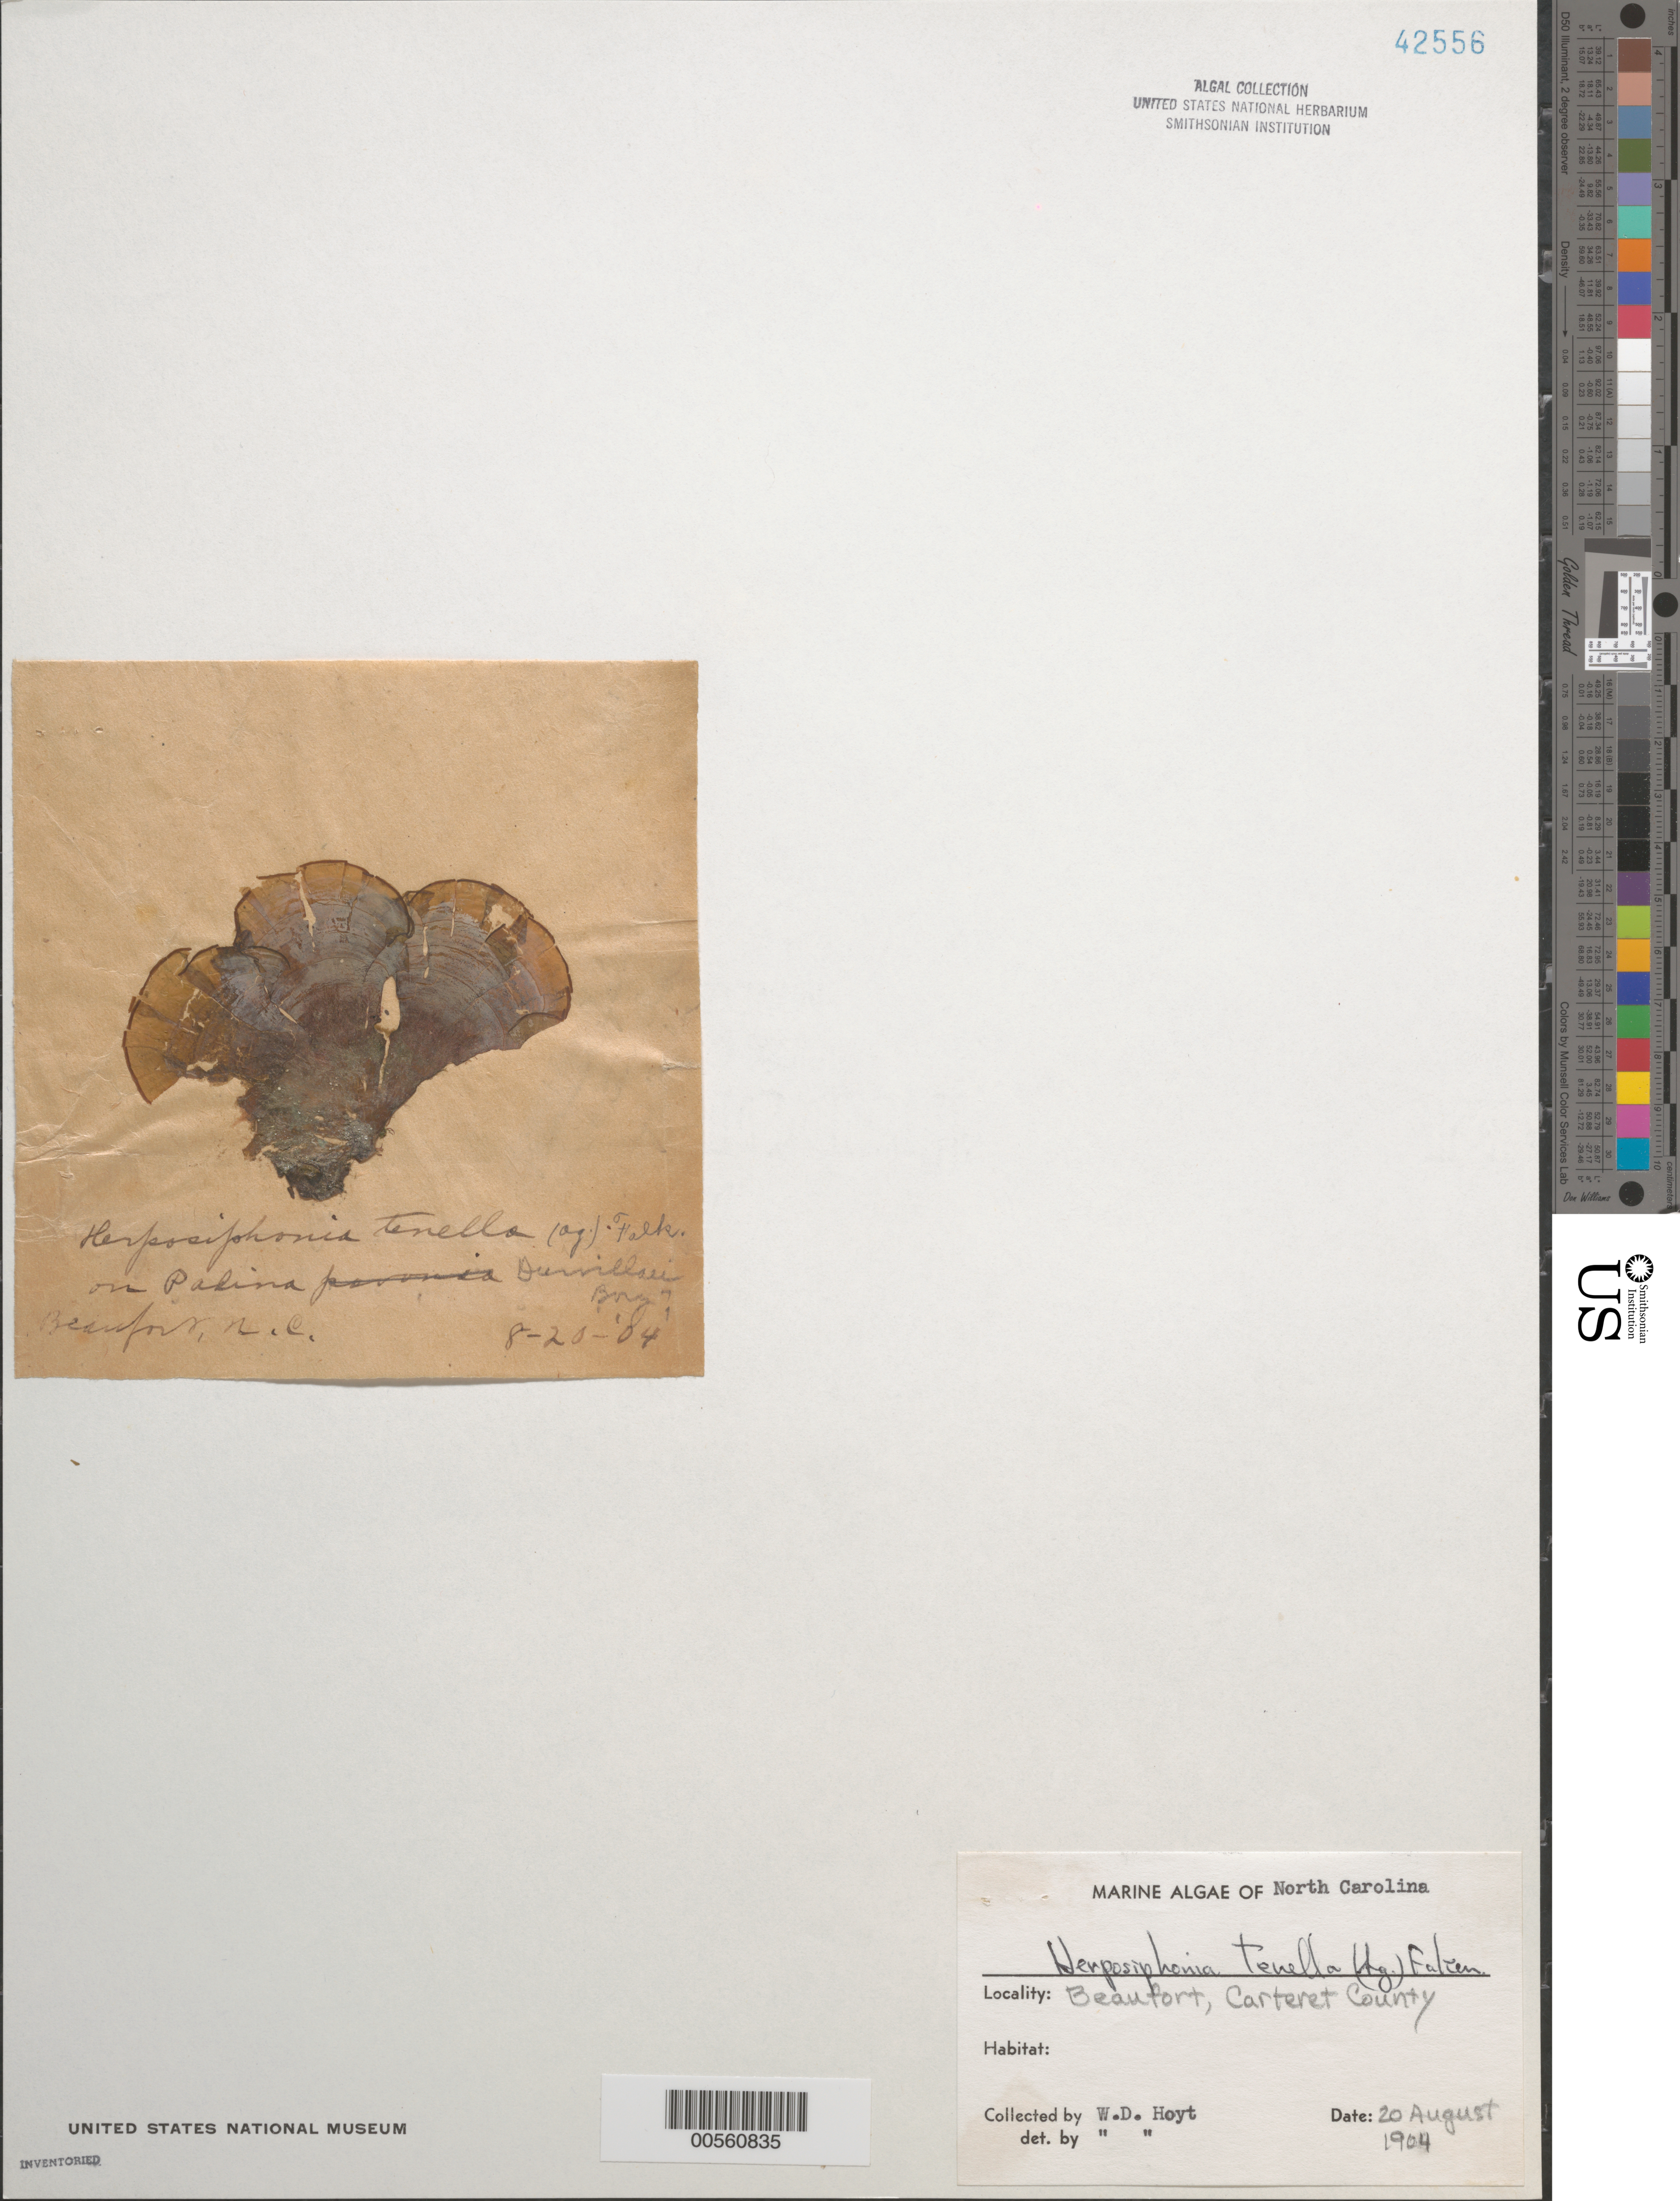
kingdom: Plantae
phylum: Rhodophyta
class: Florideophyceae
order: Ceramiales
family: Rhodomelaceae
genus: Herposiphonia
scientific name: Herposiphonia tenella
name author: (C. Agardh) Ambronn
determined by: Hoyt, W. D.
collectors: W. D. Hoyt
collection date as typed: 20 Aug 1904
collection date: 1904-08-20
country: United States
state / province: North Carolina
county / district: Carteret County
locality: Beaufort, coral reef 20 miles offshore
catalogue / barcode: US 42556